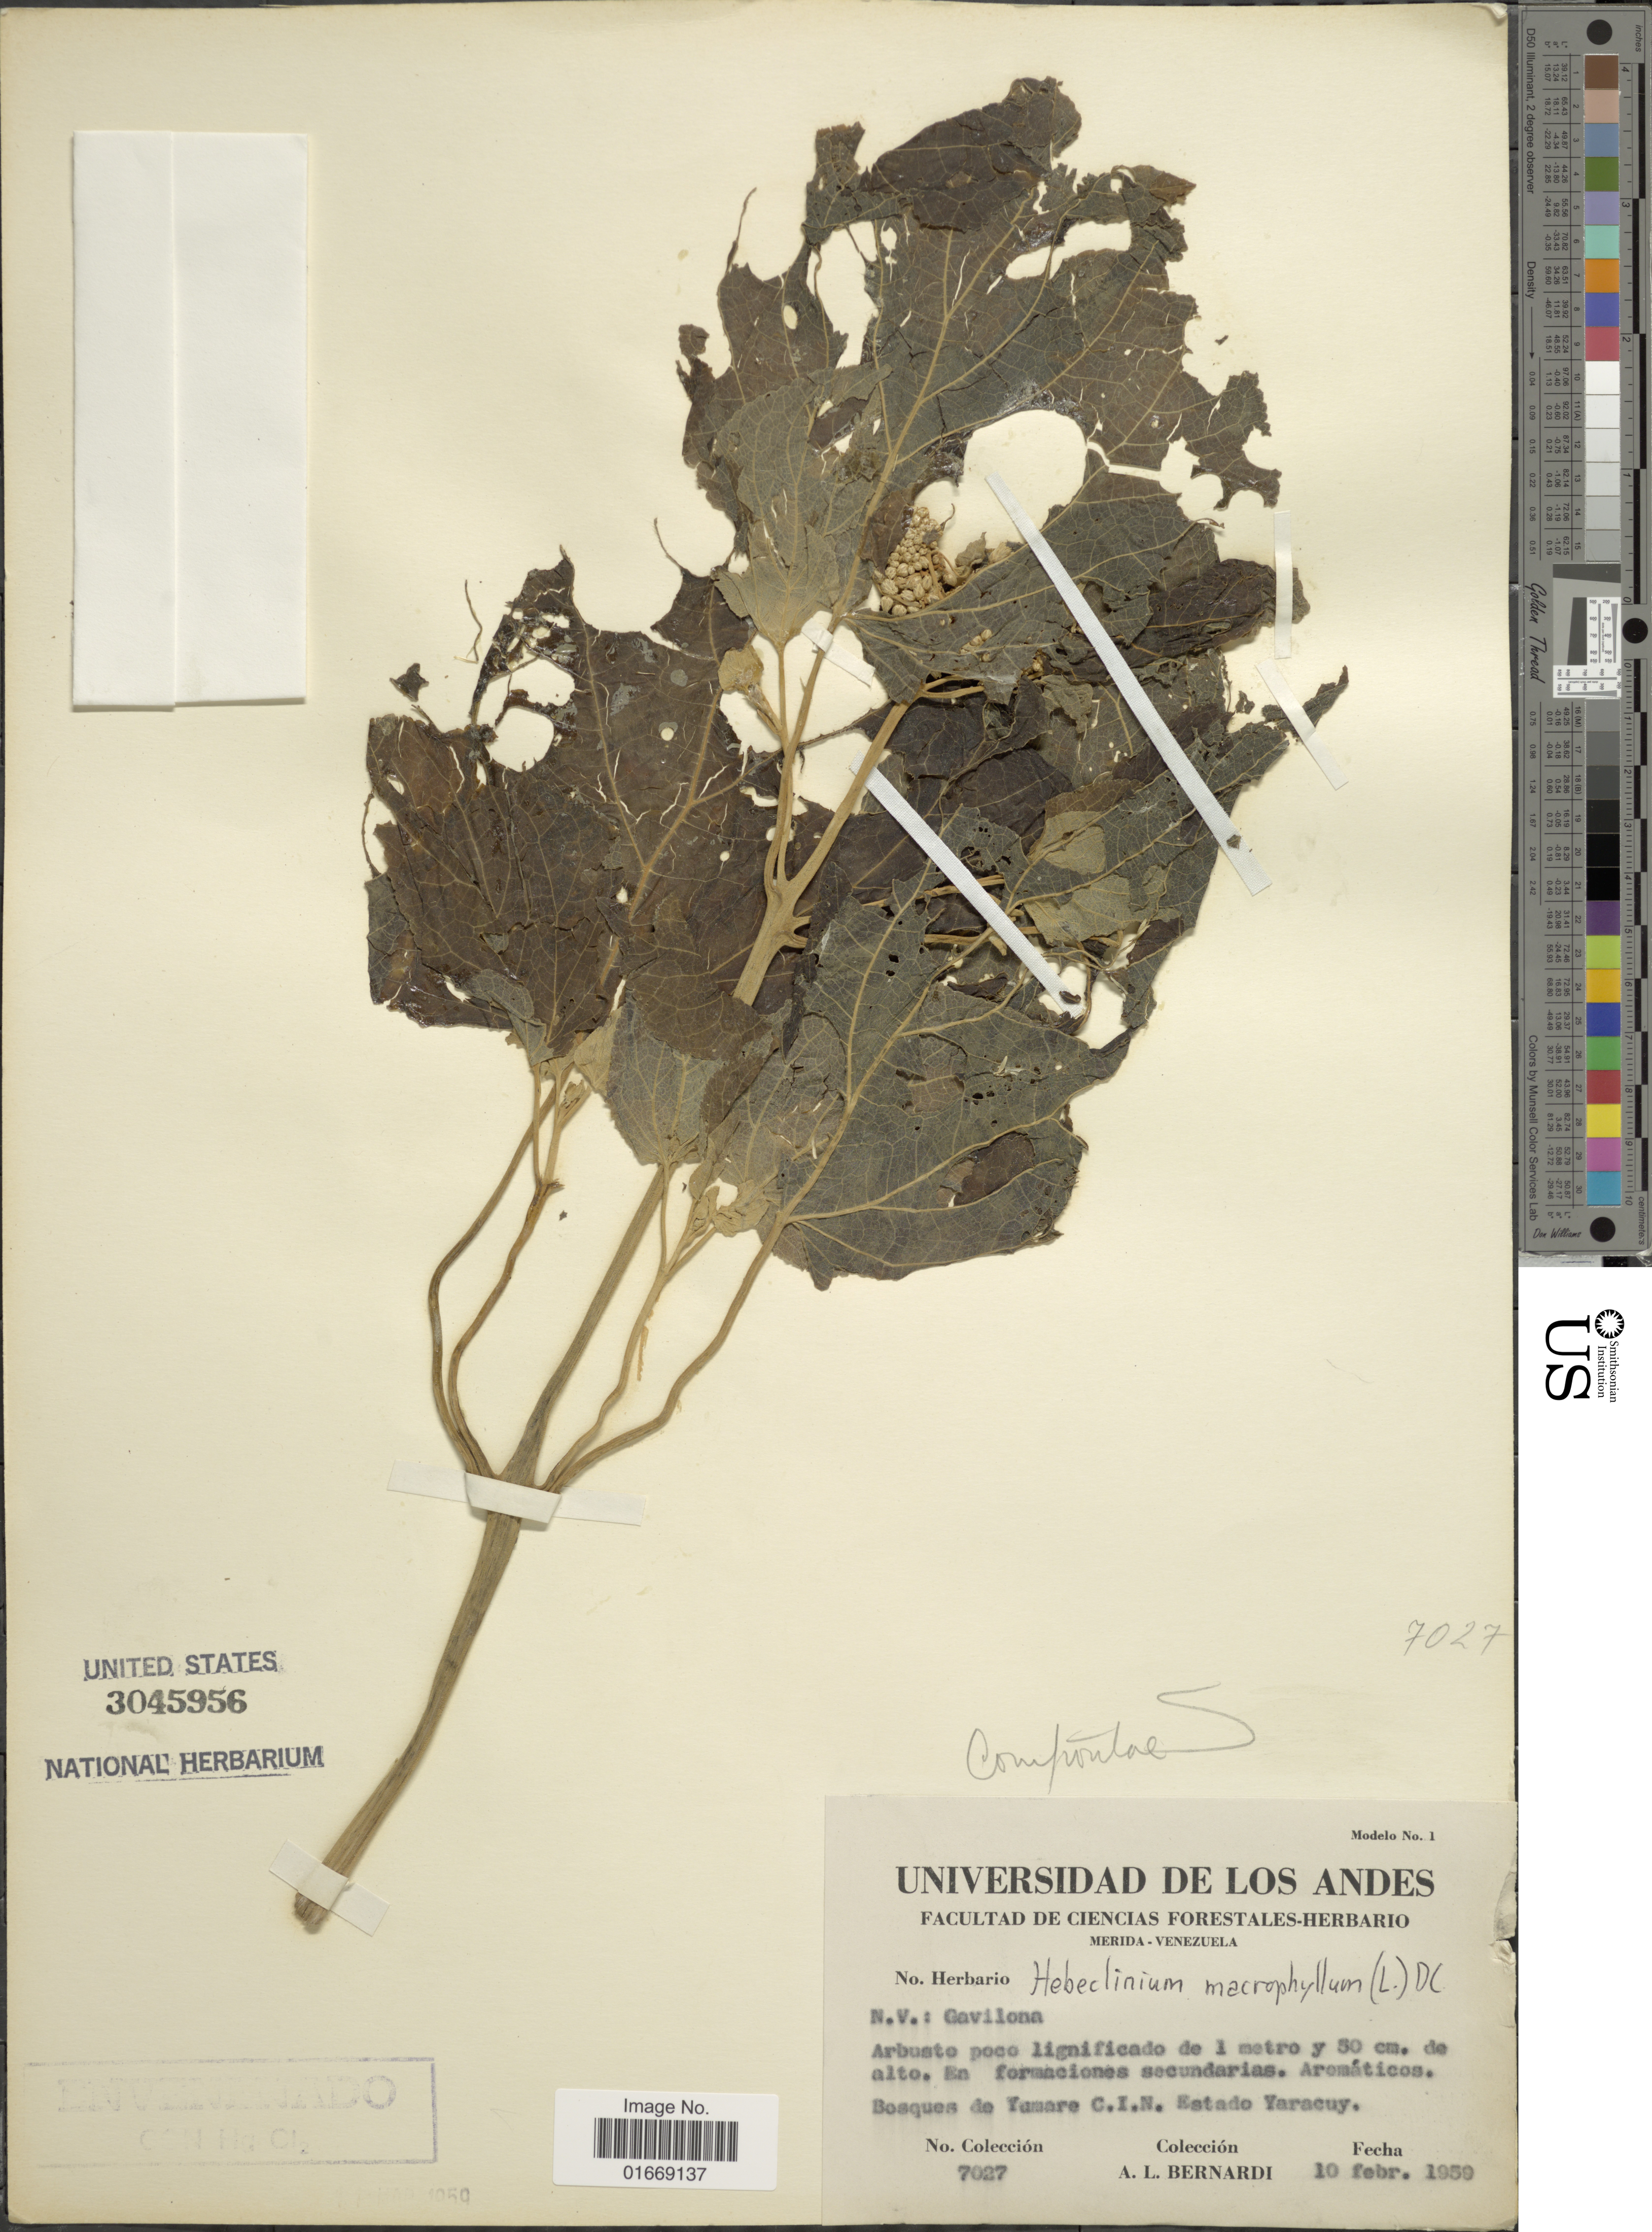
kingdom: Plantae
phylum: Tracheophyta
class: Magnoliopsida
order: Asterales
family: Asteraceae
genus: Hebeclinium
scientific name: Hebeclinium macrophyllum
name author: (L.) DC.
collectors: A. L. Bernardi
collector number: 7027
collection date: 1959-02-10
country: Venezuela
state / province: Yaracuy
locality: Bosques de Yumare C.I.N.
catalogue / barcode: US 3045956